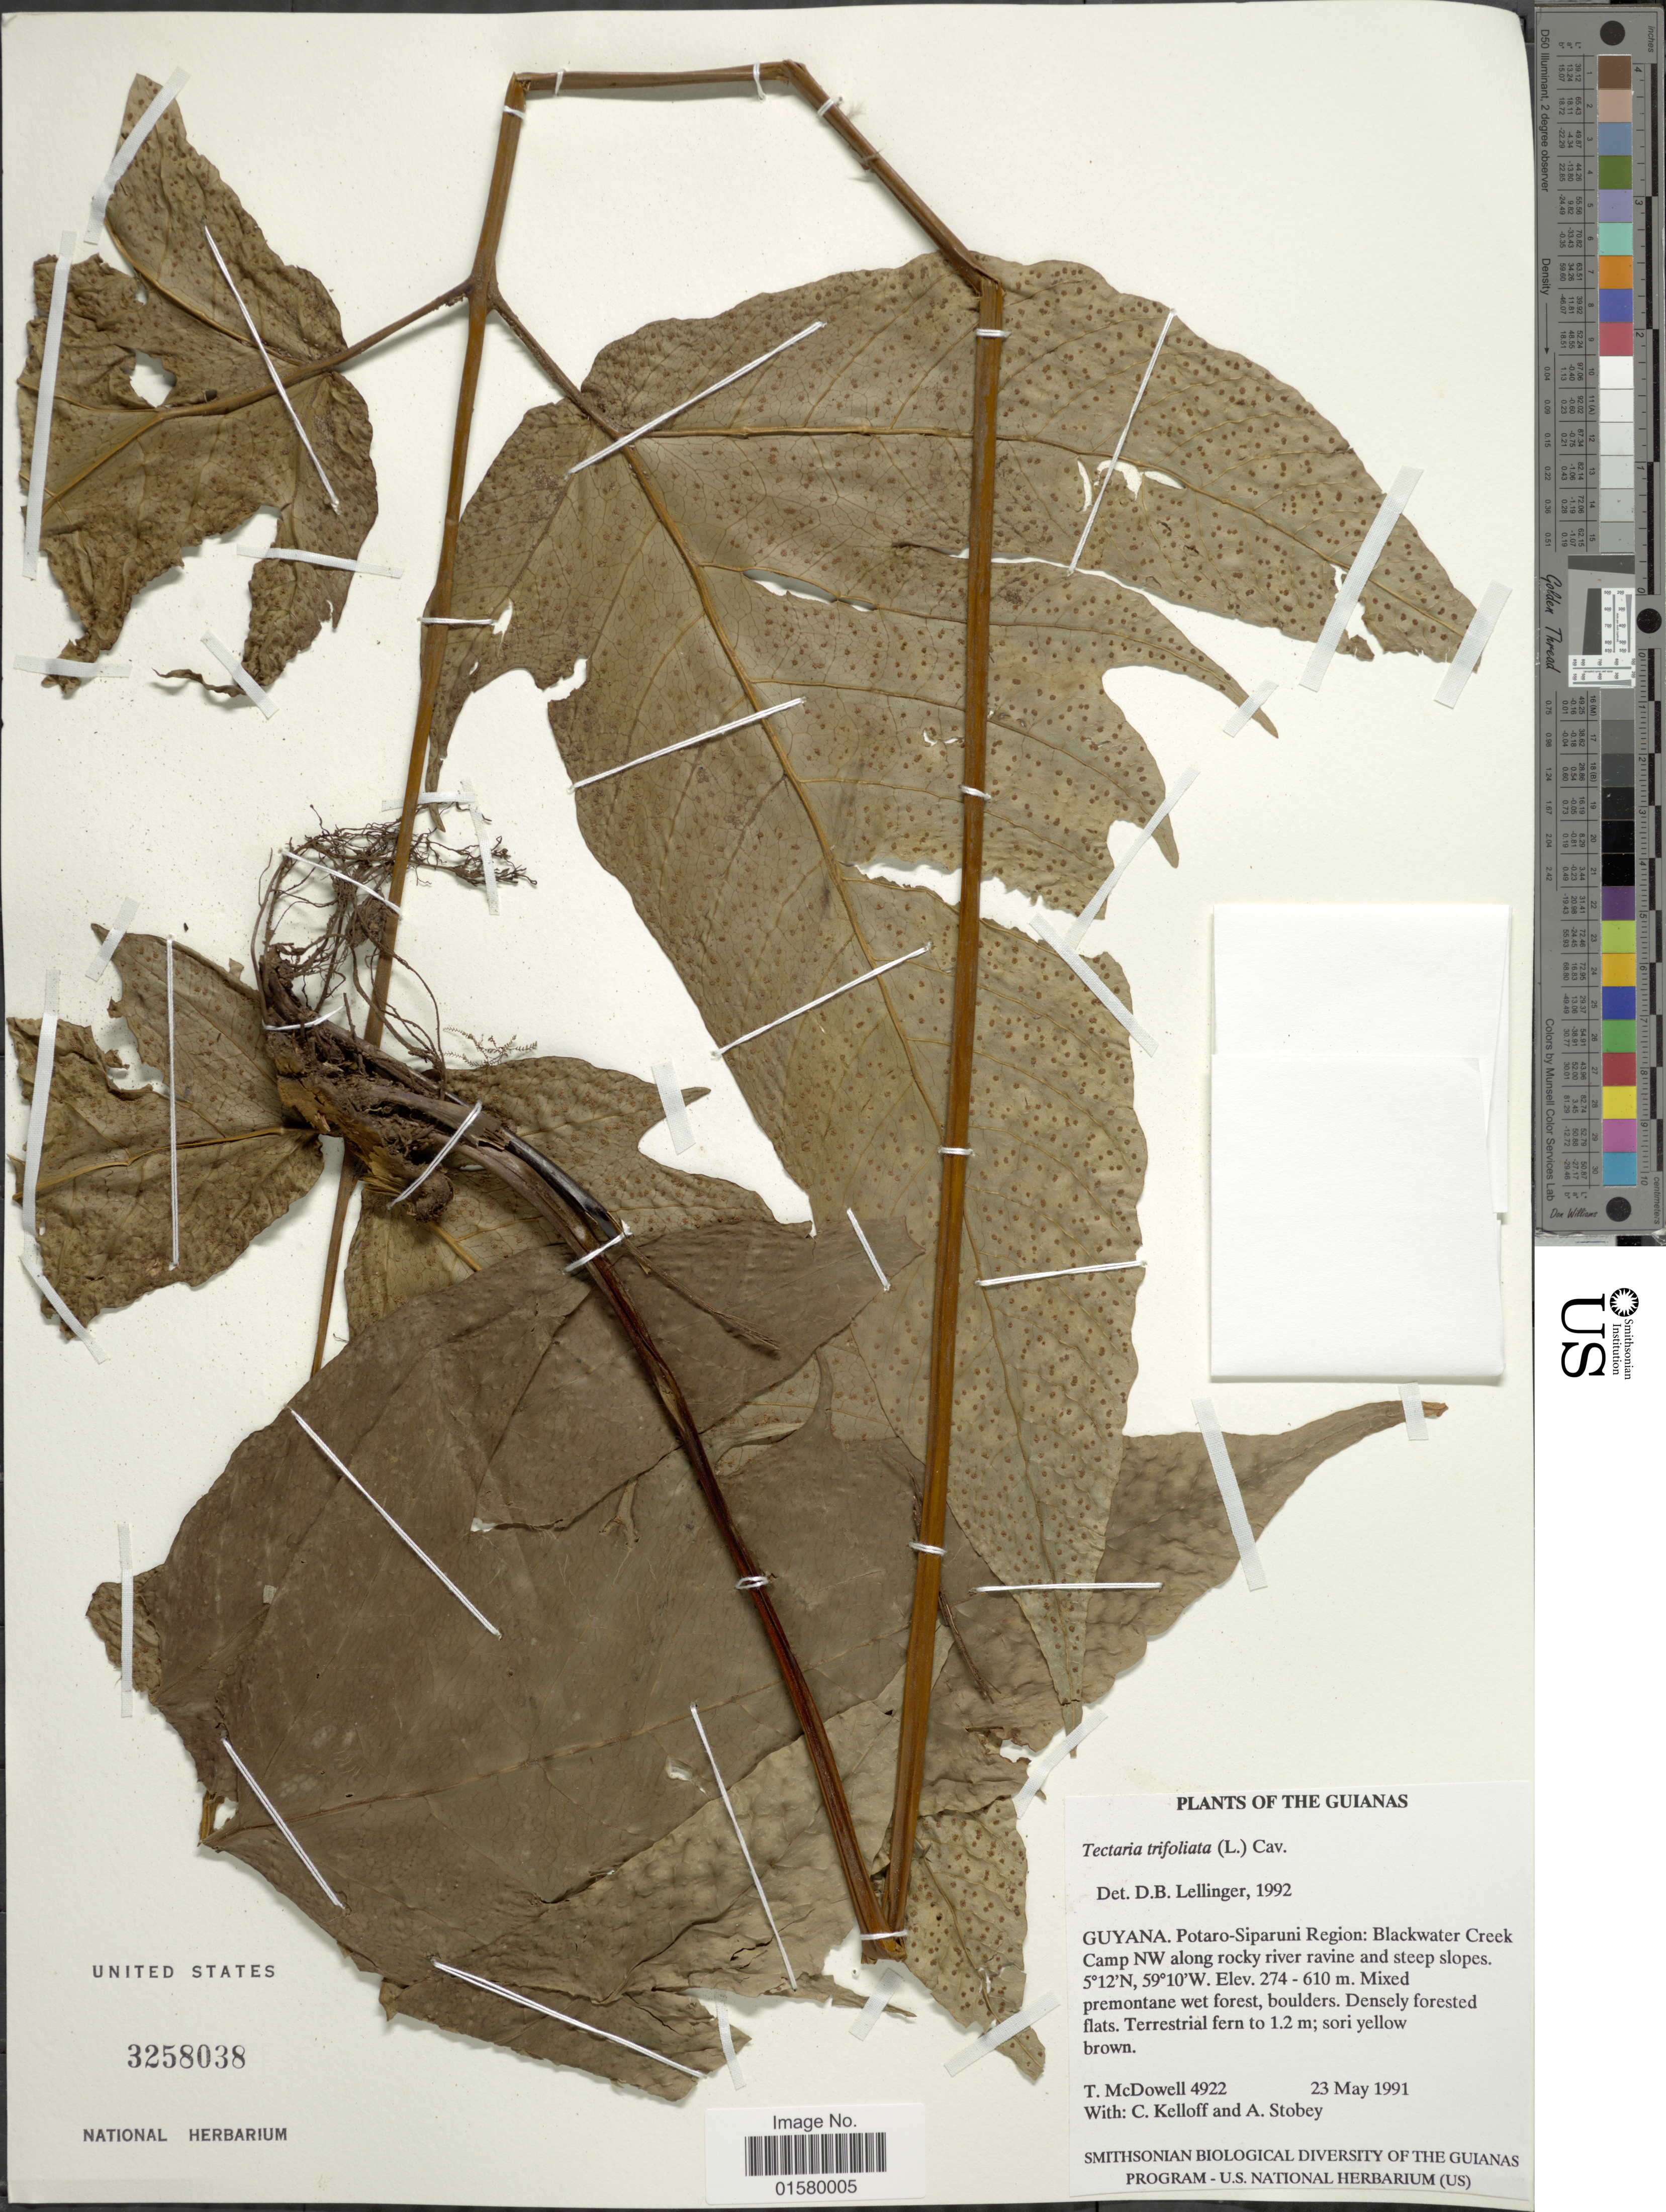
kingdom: Plantae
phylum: Tracheophyta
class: Polypodiopsida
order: Polypodiales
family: Tectariaceae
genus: Tectaria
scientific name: Tectaria trifoliata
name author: (L.) Cav.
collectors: T. McDowell, C. L. Kelloff & A. Stobey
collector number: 4922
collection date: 1991-05-23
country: Guyana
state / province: Potaro-Siparuni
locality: Guianas,Guyana, Potaro-Siparuni Region: Blackwater Creek Camp NW along rocky river ravine and steep slopes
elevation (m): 274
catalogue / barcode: US 3258038